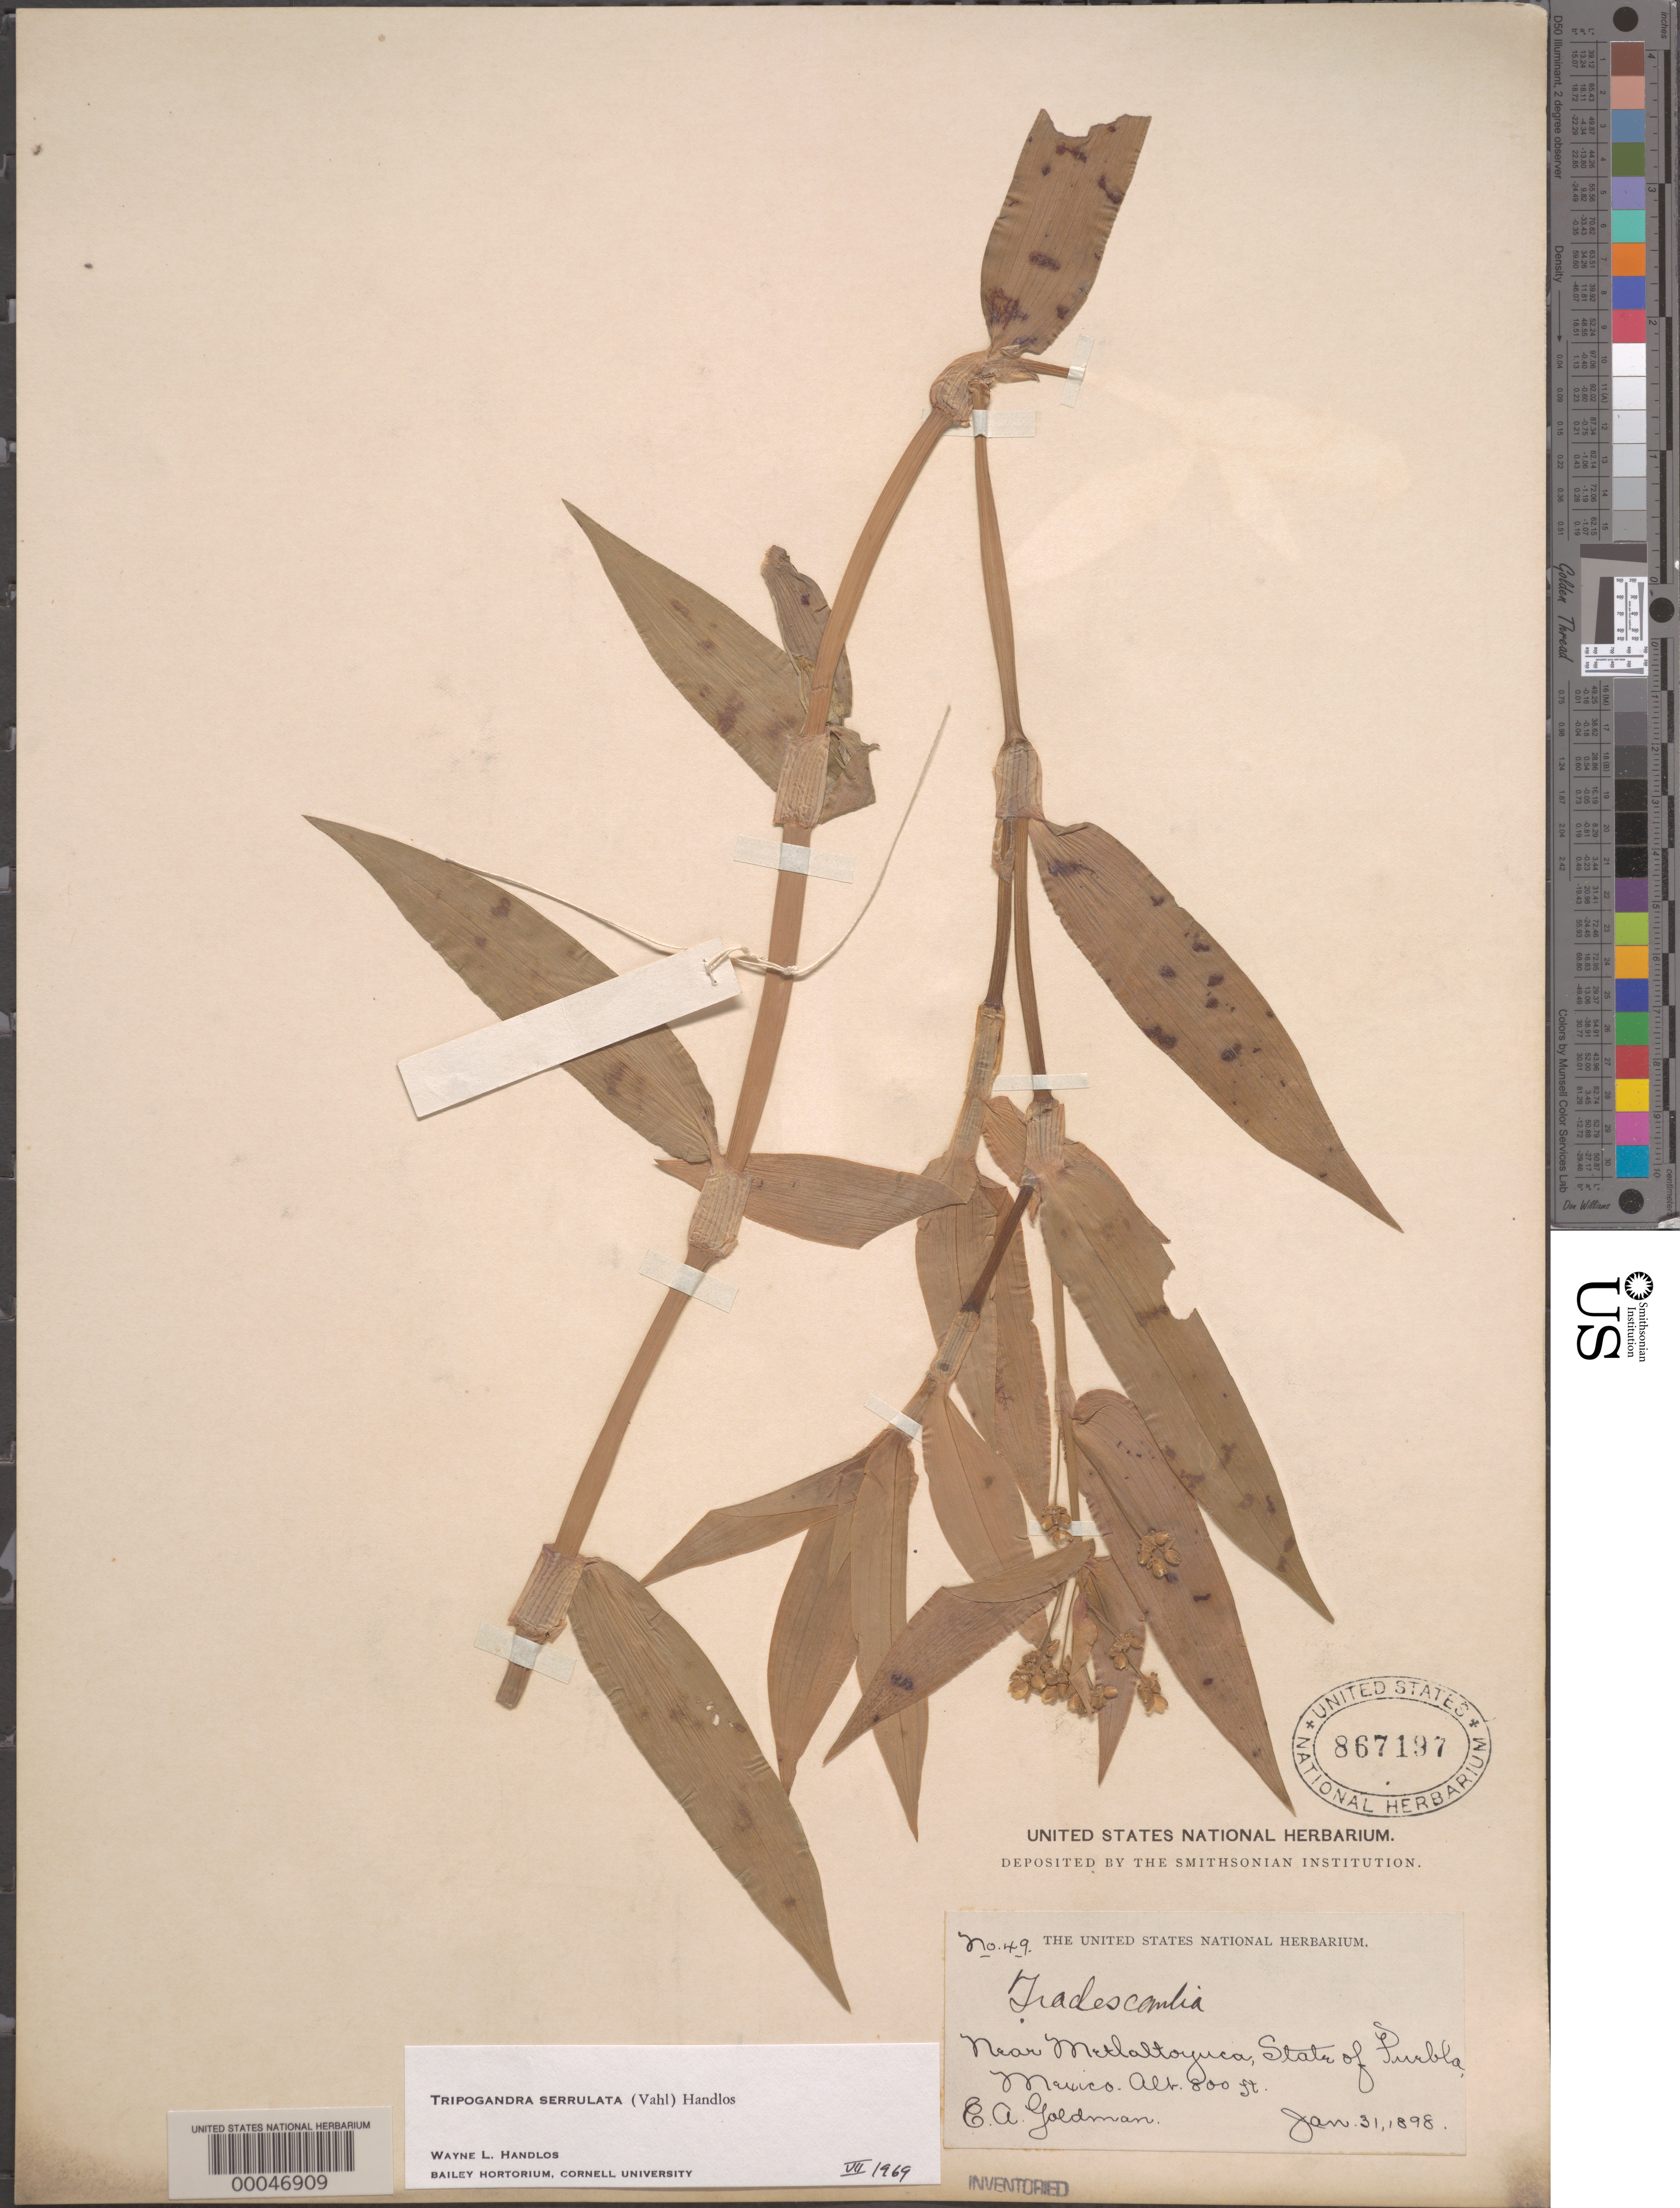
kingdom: Plantae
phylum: Tracheophyta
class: Liliopsida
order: Commelinales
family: Commelinaceae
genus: Tripogandra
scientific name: Tripogandra serrulata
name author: (Vahl) Handlos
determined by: Handlos, W. L.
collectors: E. A. Goldman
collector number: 49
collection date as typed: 31 Jan 1898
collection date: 1898-01-31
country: Mexico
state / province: Puebla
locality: Near metlaltoyuca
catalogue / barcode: US 867197